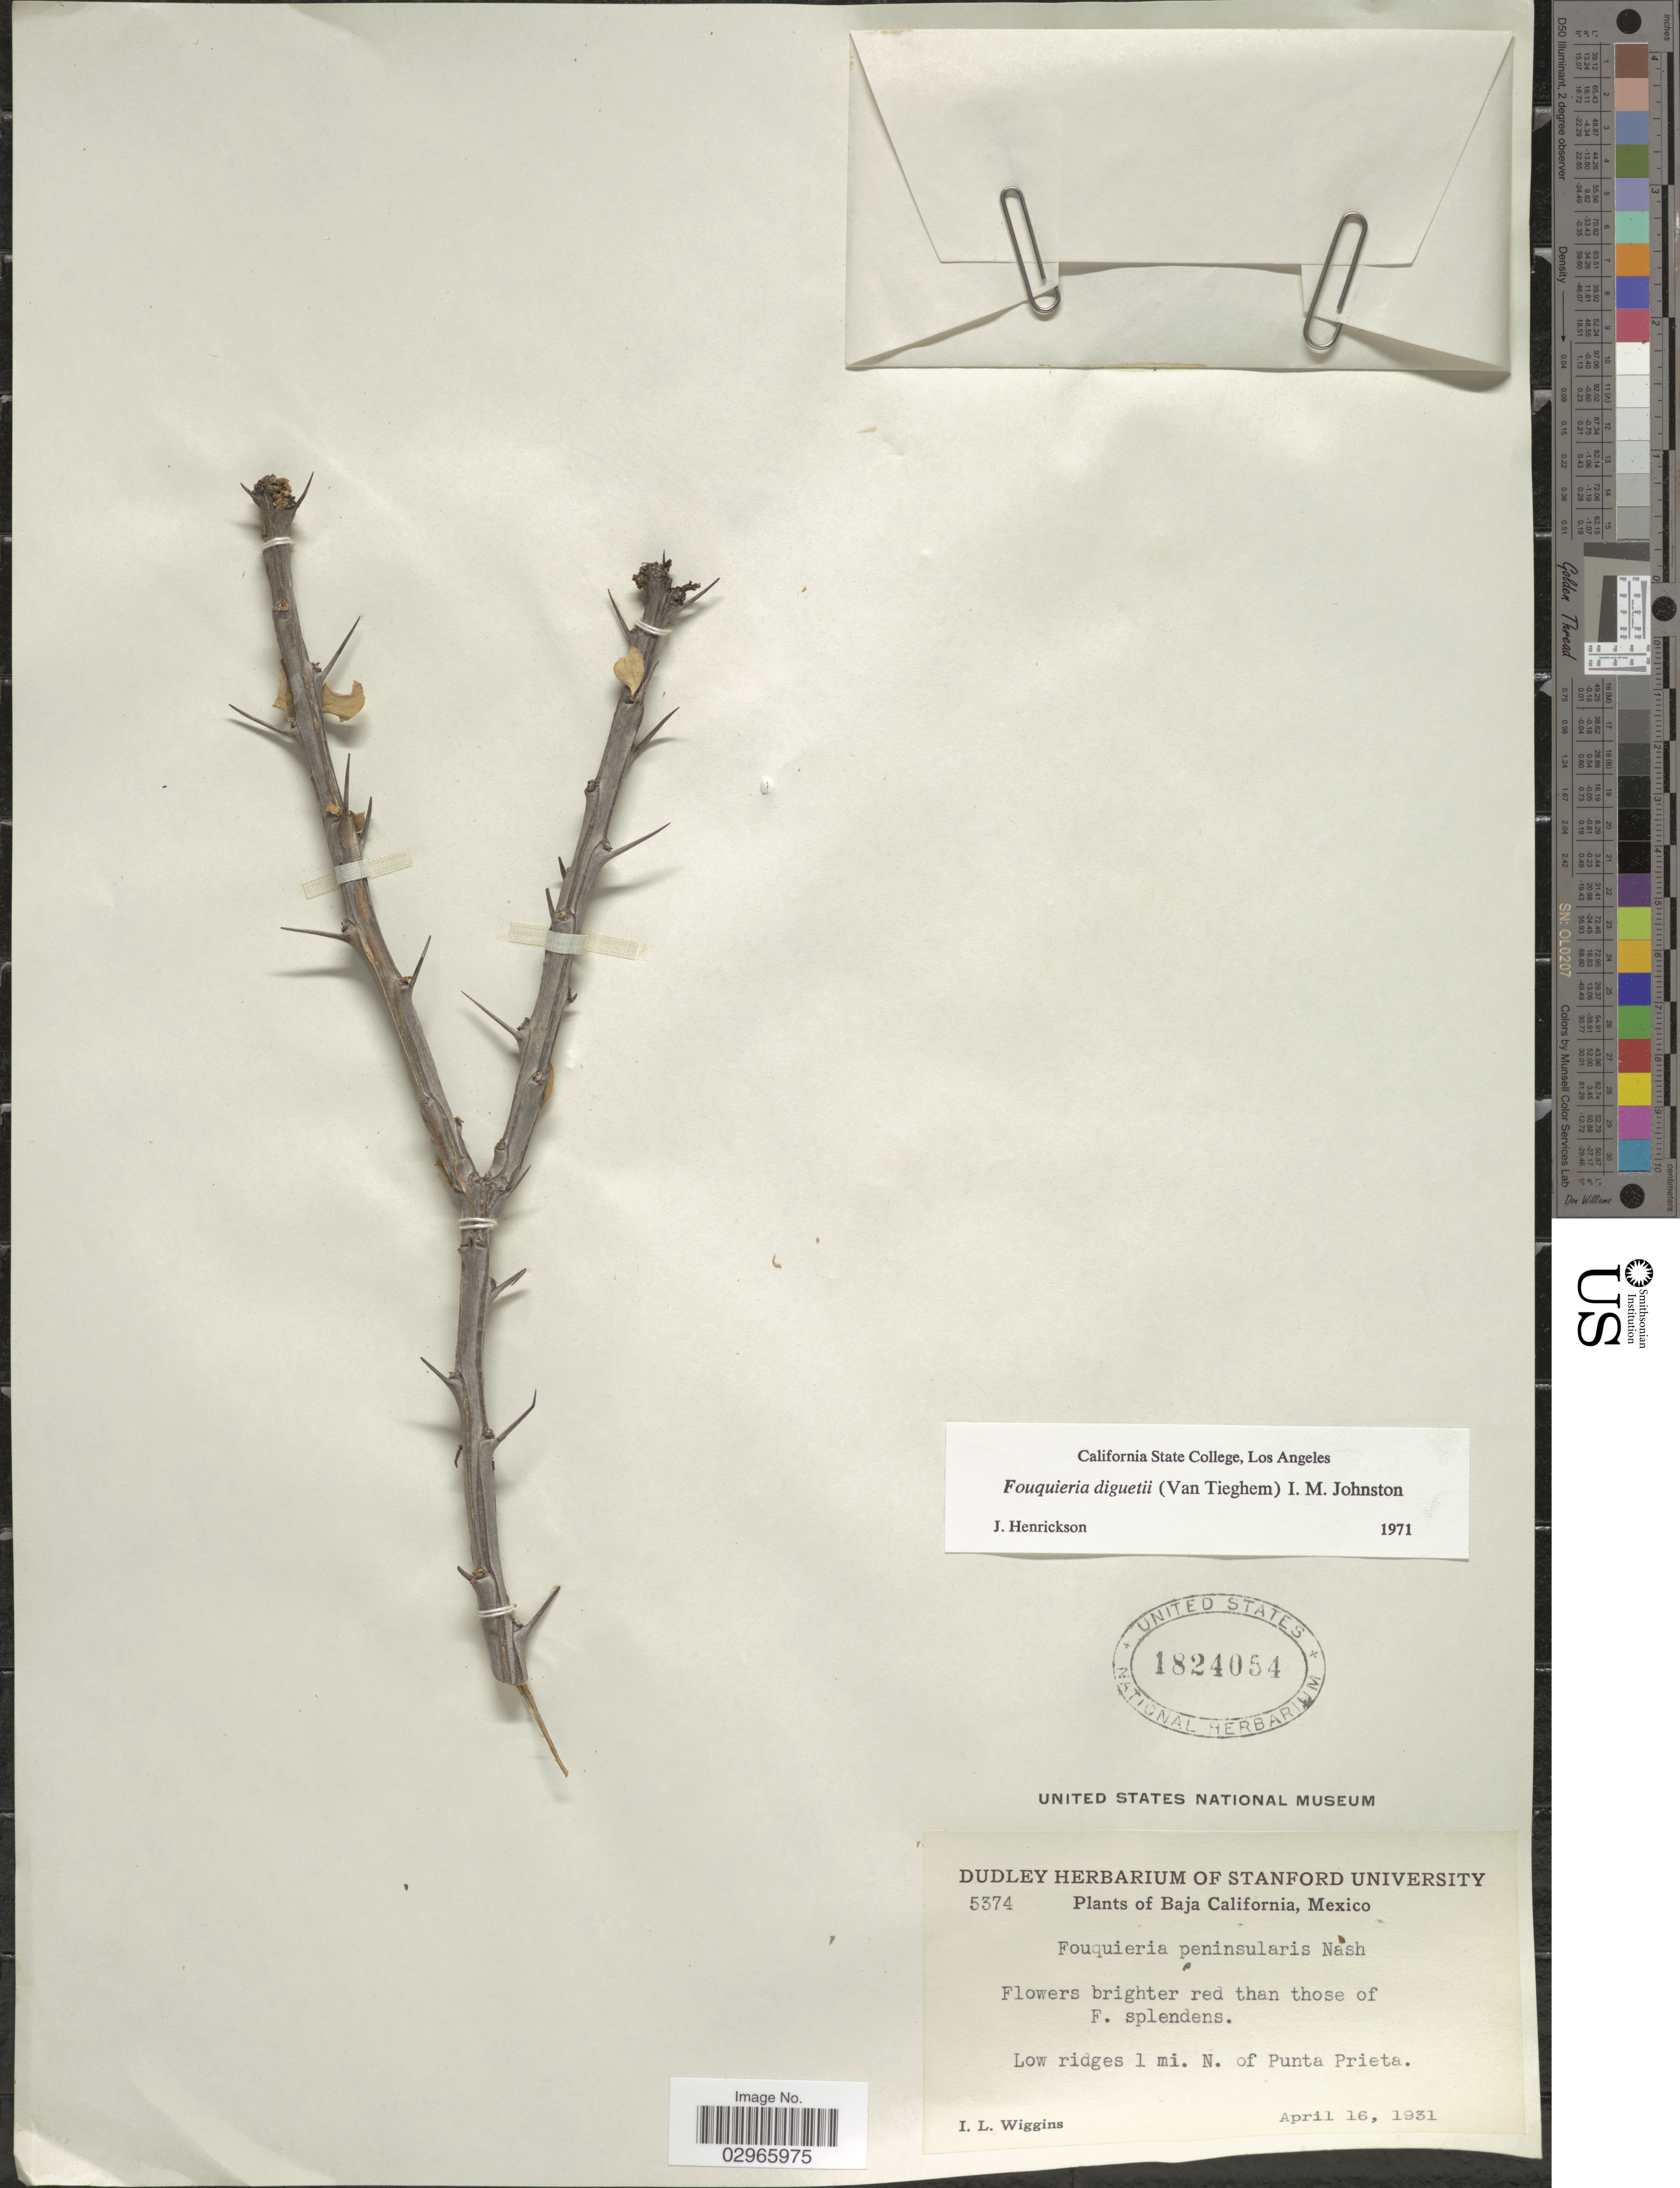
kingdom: Plantae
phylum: Tracheophyta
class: Magnoliopsida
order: Ericales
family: Fouquieriaceae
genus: Fouquieria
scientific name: Fouquieria diguetii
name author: (Tiegh.) I.M. Johnst.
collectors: I. L. Wiggins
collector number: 5374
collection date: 1931-04-16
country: Mexico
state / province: Baja California Norte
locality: Low ridges 1 mi. N. of Punta Prieta.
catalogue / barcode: US 1824054